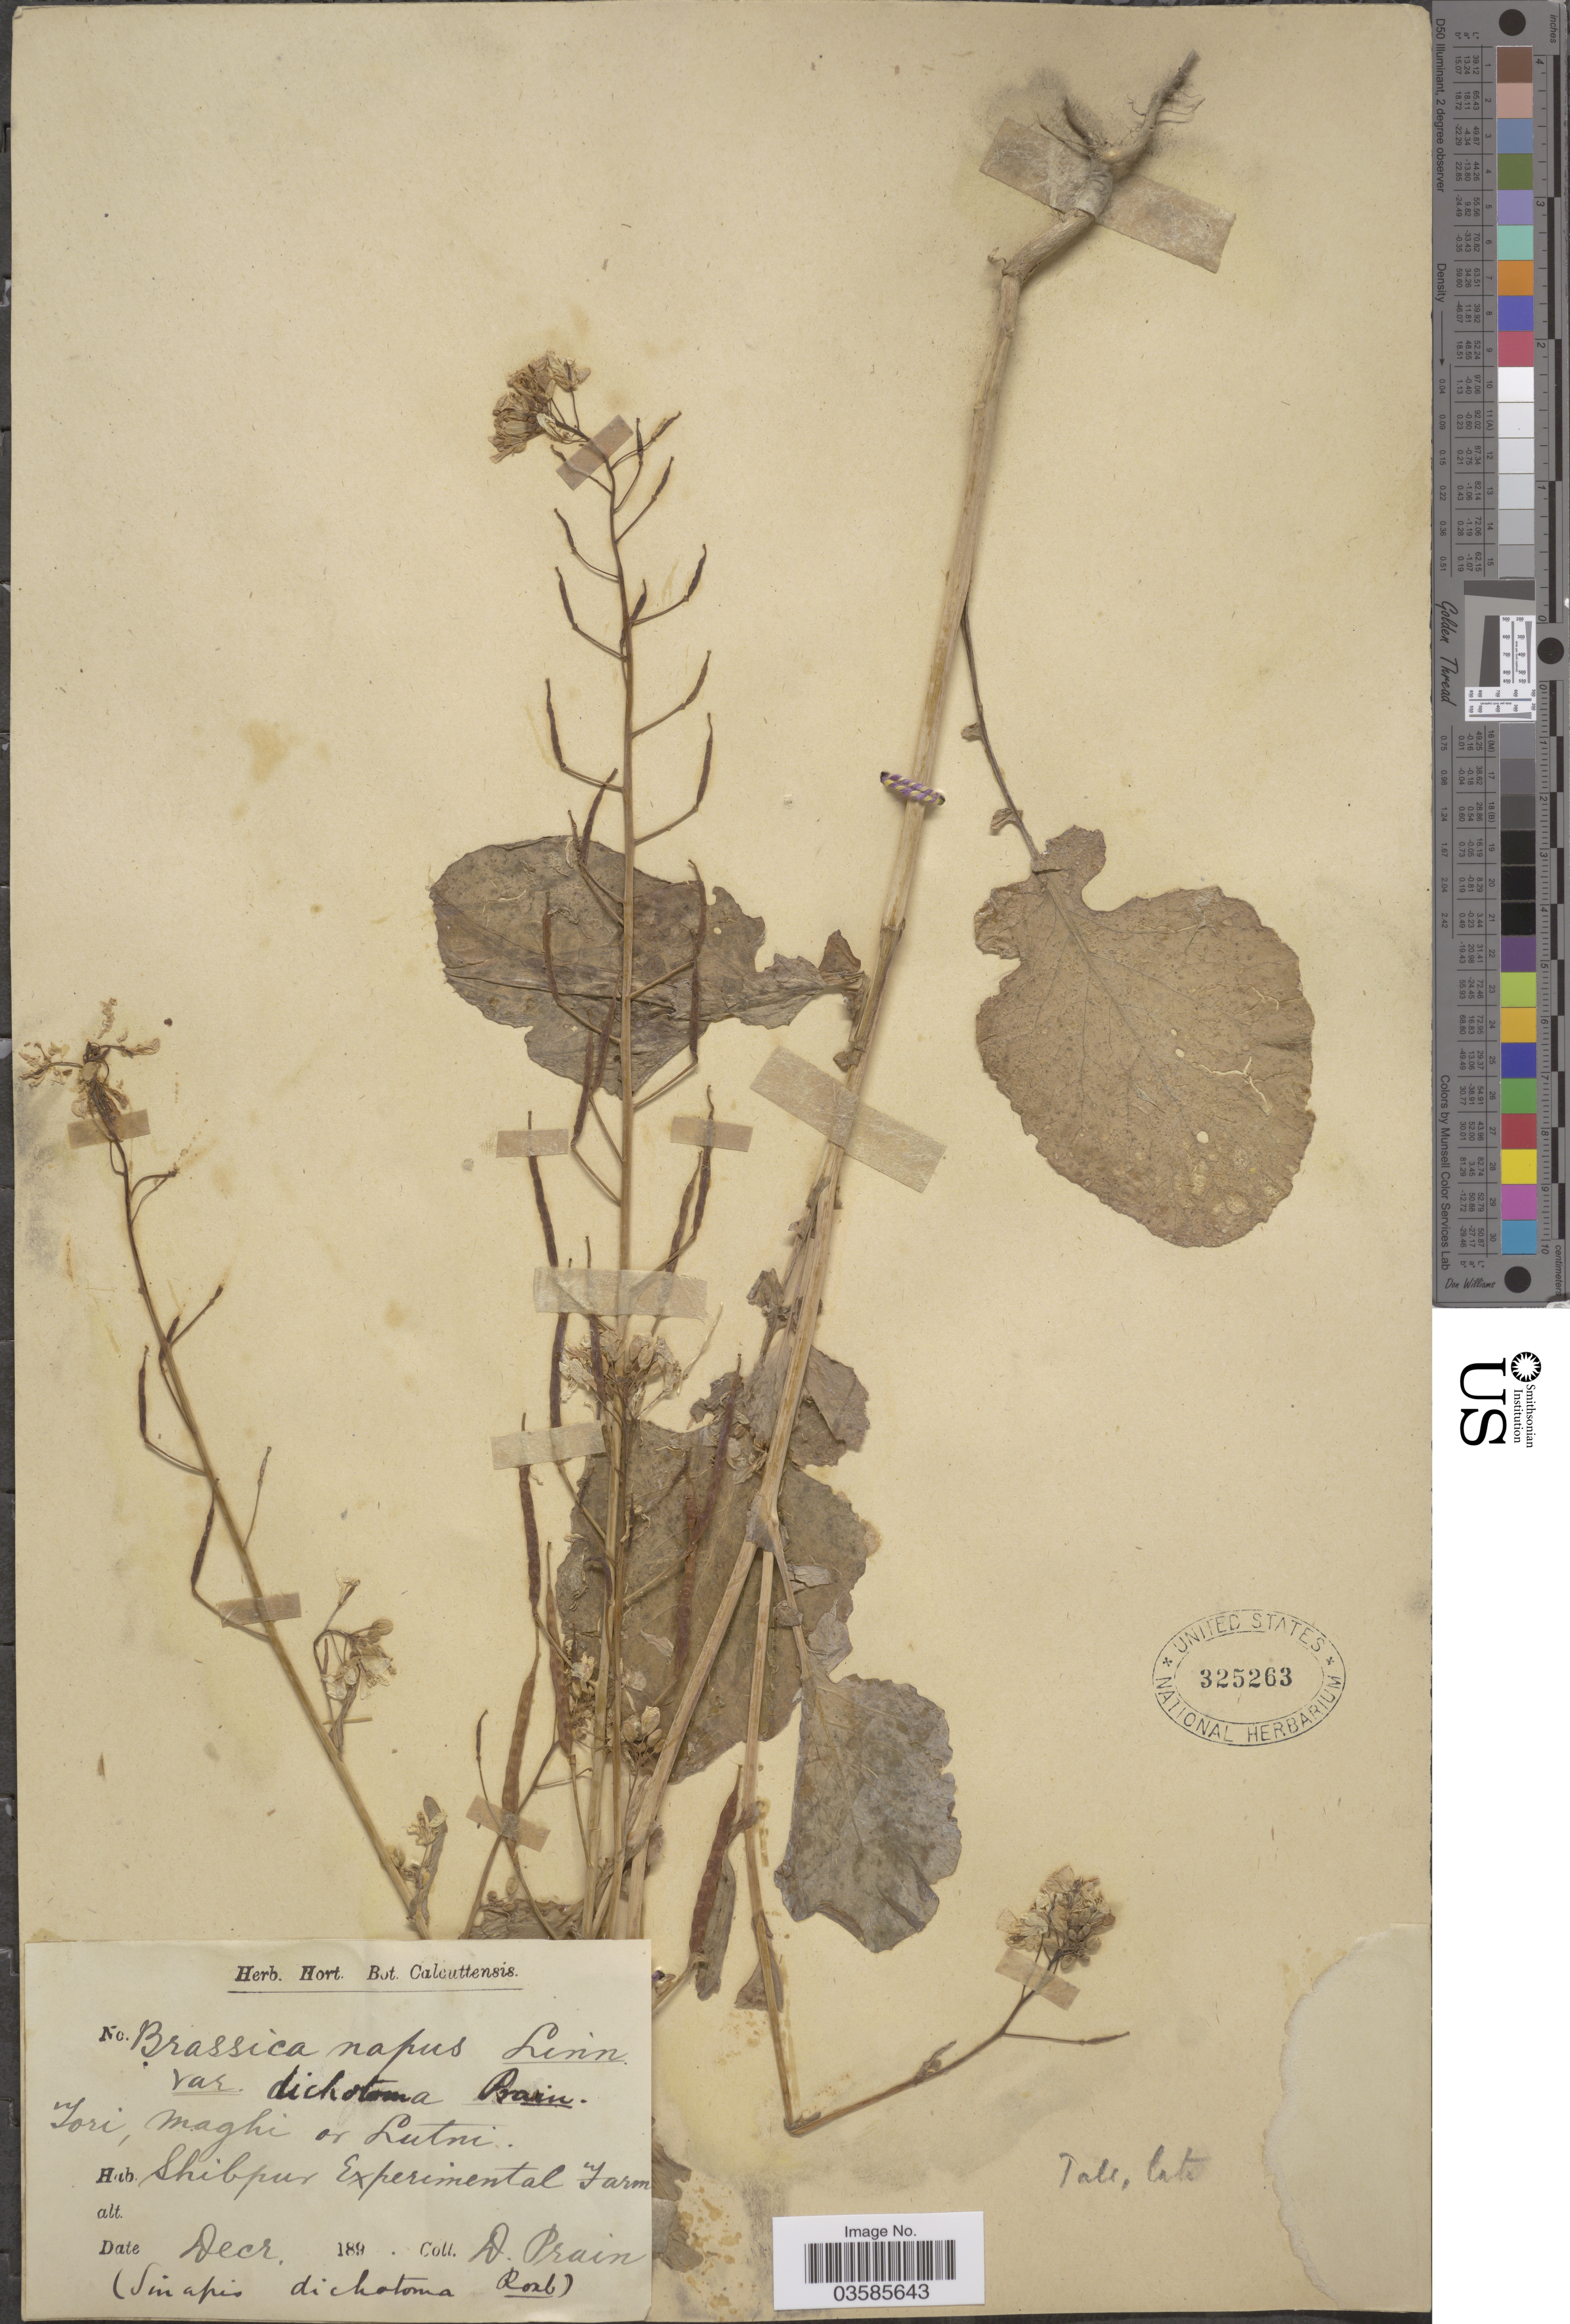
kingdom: Plantae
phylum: Tracheophyta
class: Magnoliopsida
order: Brassicales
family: Brassicaceae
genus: Brassica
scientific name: Brassica napus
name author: L.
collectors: D. Prain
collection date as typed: Decr. 189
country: India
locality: Shibpur Experimental Farm.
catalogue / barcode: US 325263